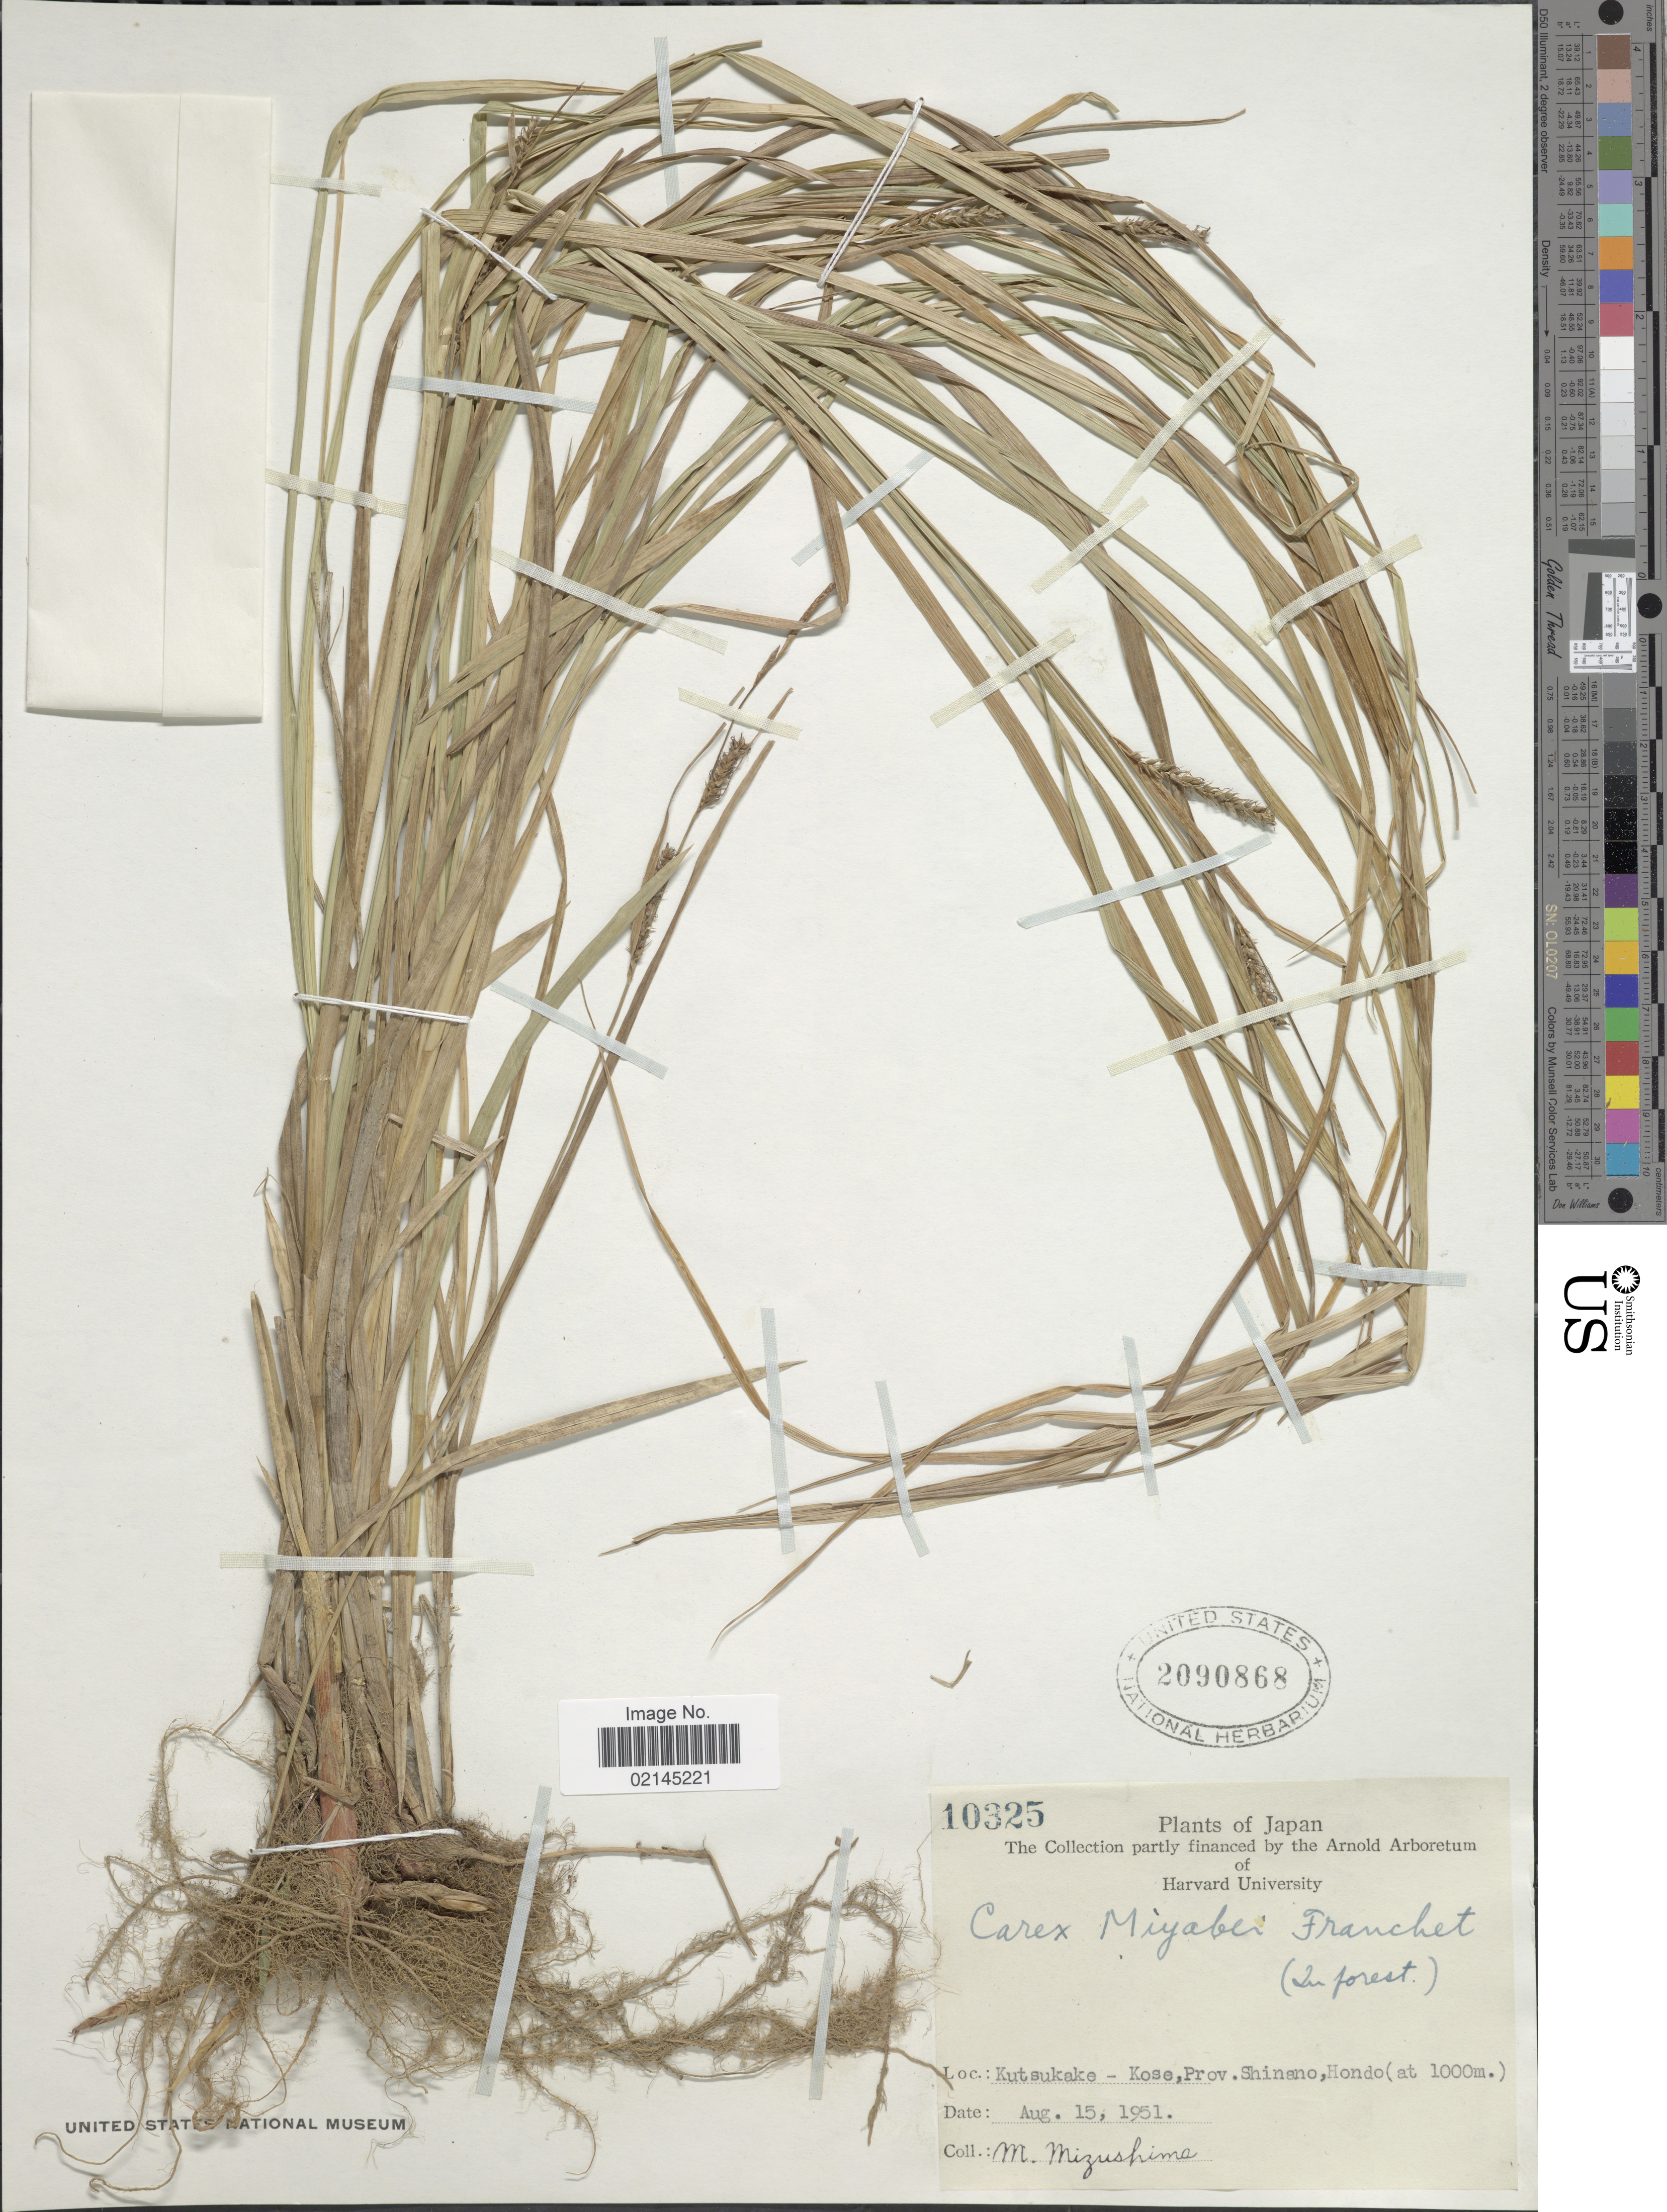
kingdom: Plantae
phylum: Tracheophyta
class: Liliopsida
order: Poales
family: Cyperaceae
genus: Carex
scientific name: Carex miyabei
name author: Franch.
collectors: M. Mizushima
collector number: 10325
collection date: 1951-08-15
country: Japan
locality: Kutsukake - Kose, Prov. Shinano, Hondo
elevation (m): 1000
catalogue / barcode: US 2090868